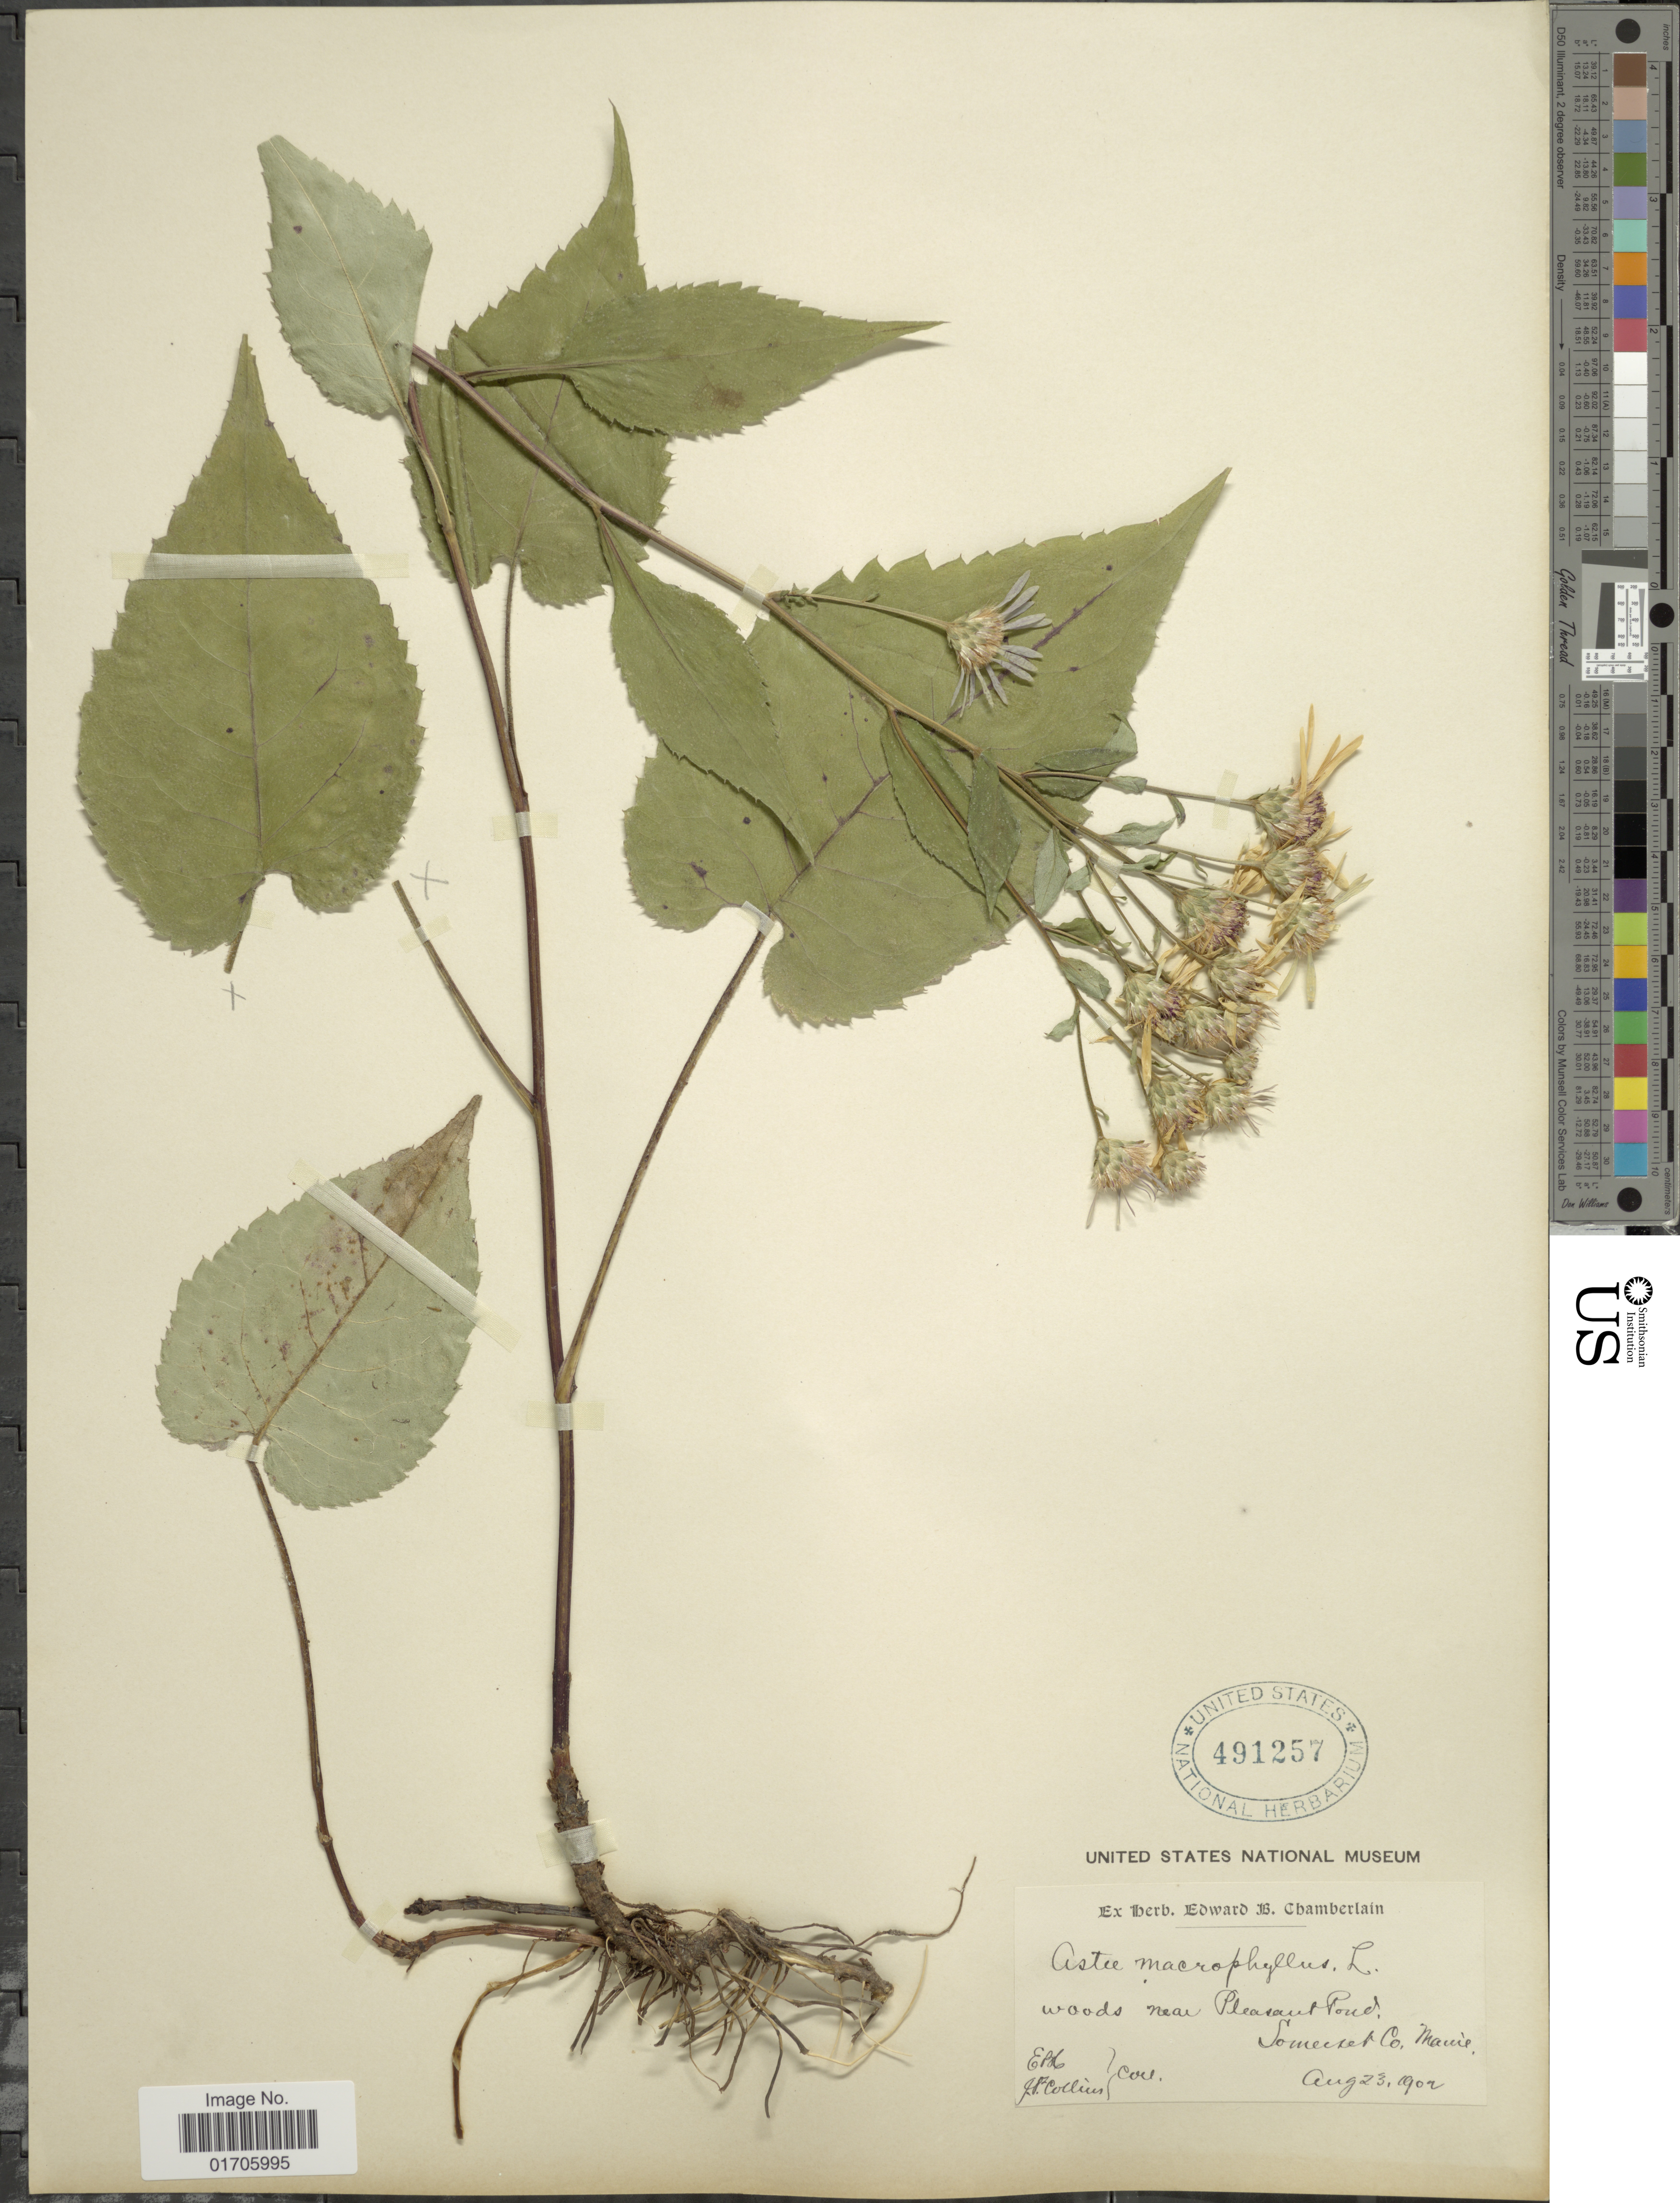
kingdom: Plantae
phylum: Tracheophyta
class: Magnoliopsida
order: Asterales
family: Asteraceae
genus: Eurybia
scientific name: Eurybia sp.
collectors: E. Chamberlain & J. Collins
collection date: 1902-08-23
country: United States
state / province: Maine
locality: Woods near Pleasant Pont, Somerset Co. Maine.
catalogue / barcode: US 491257